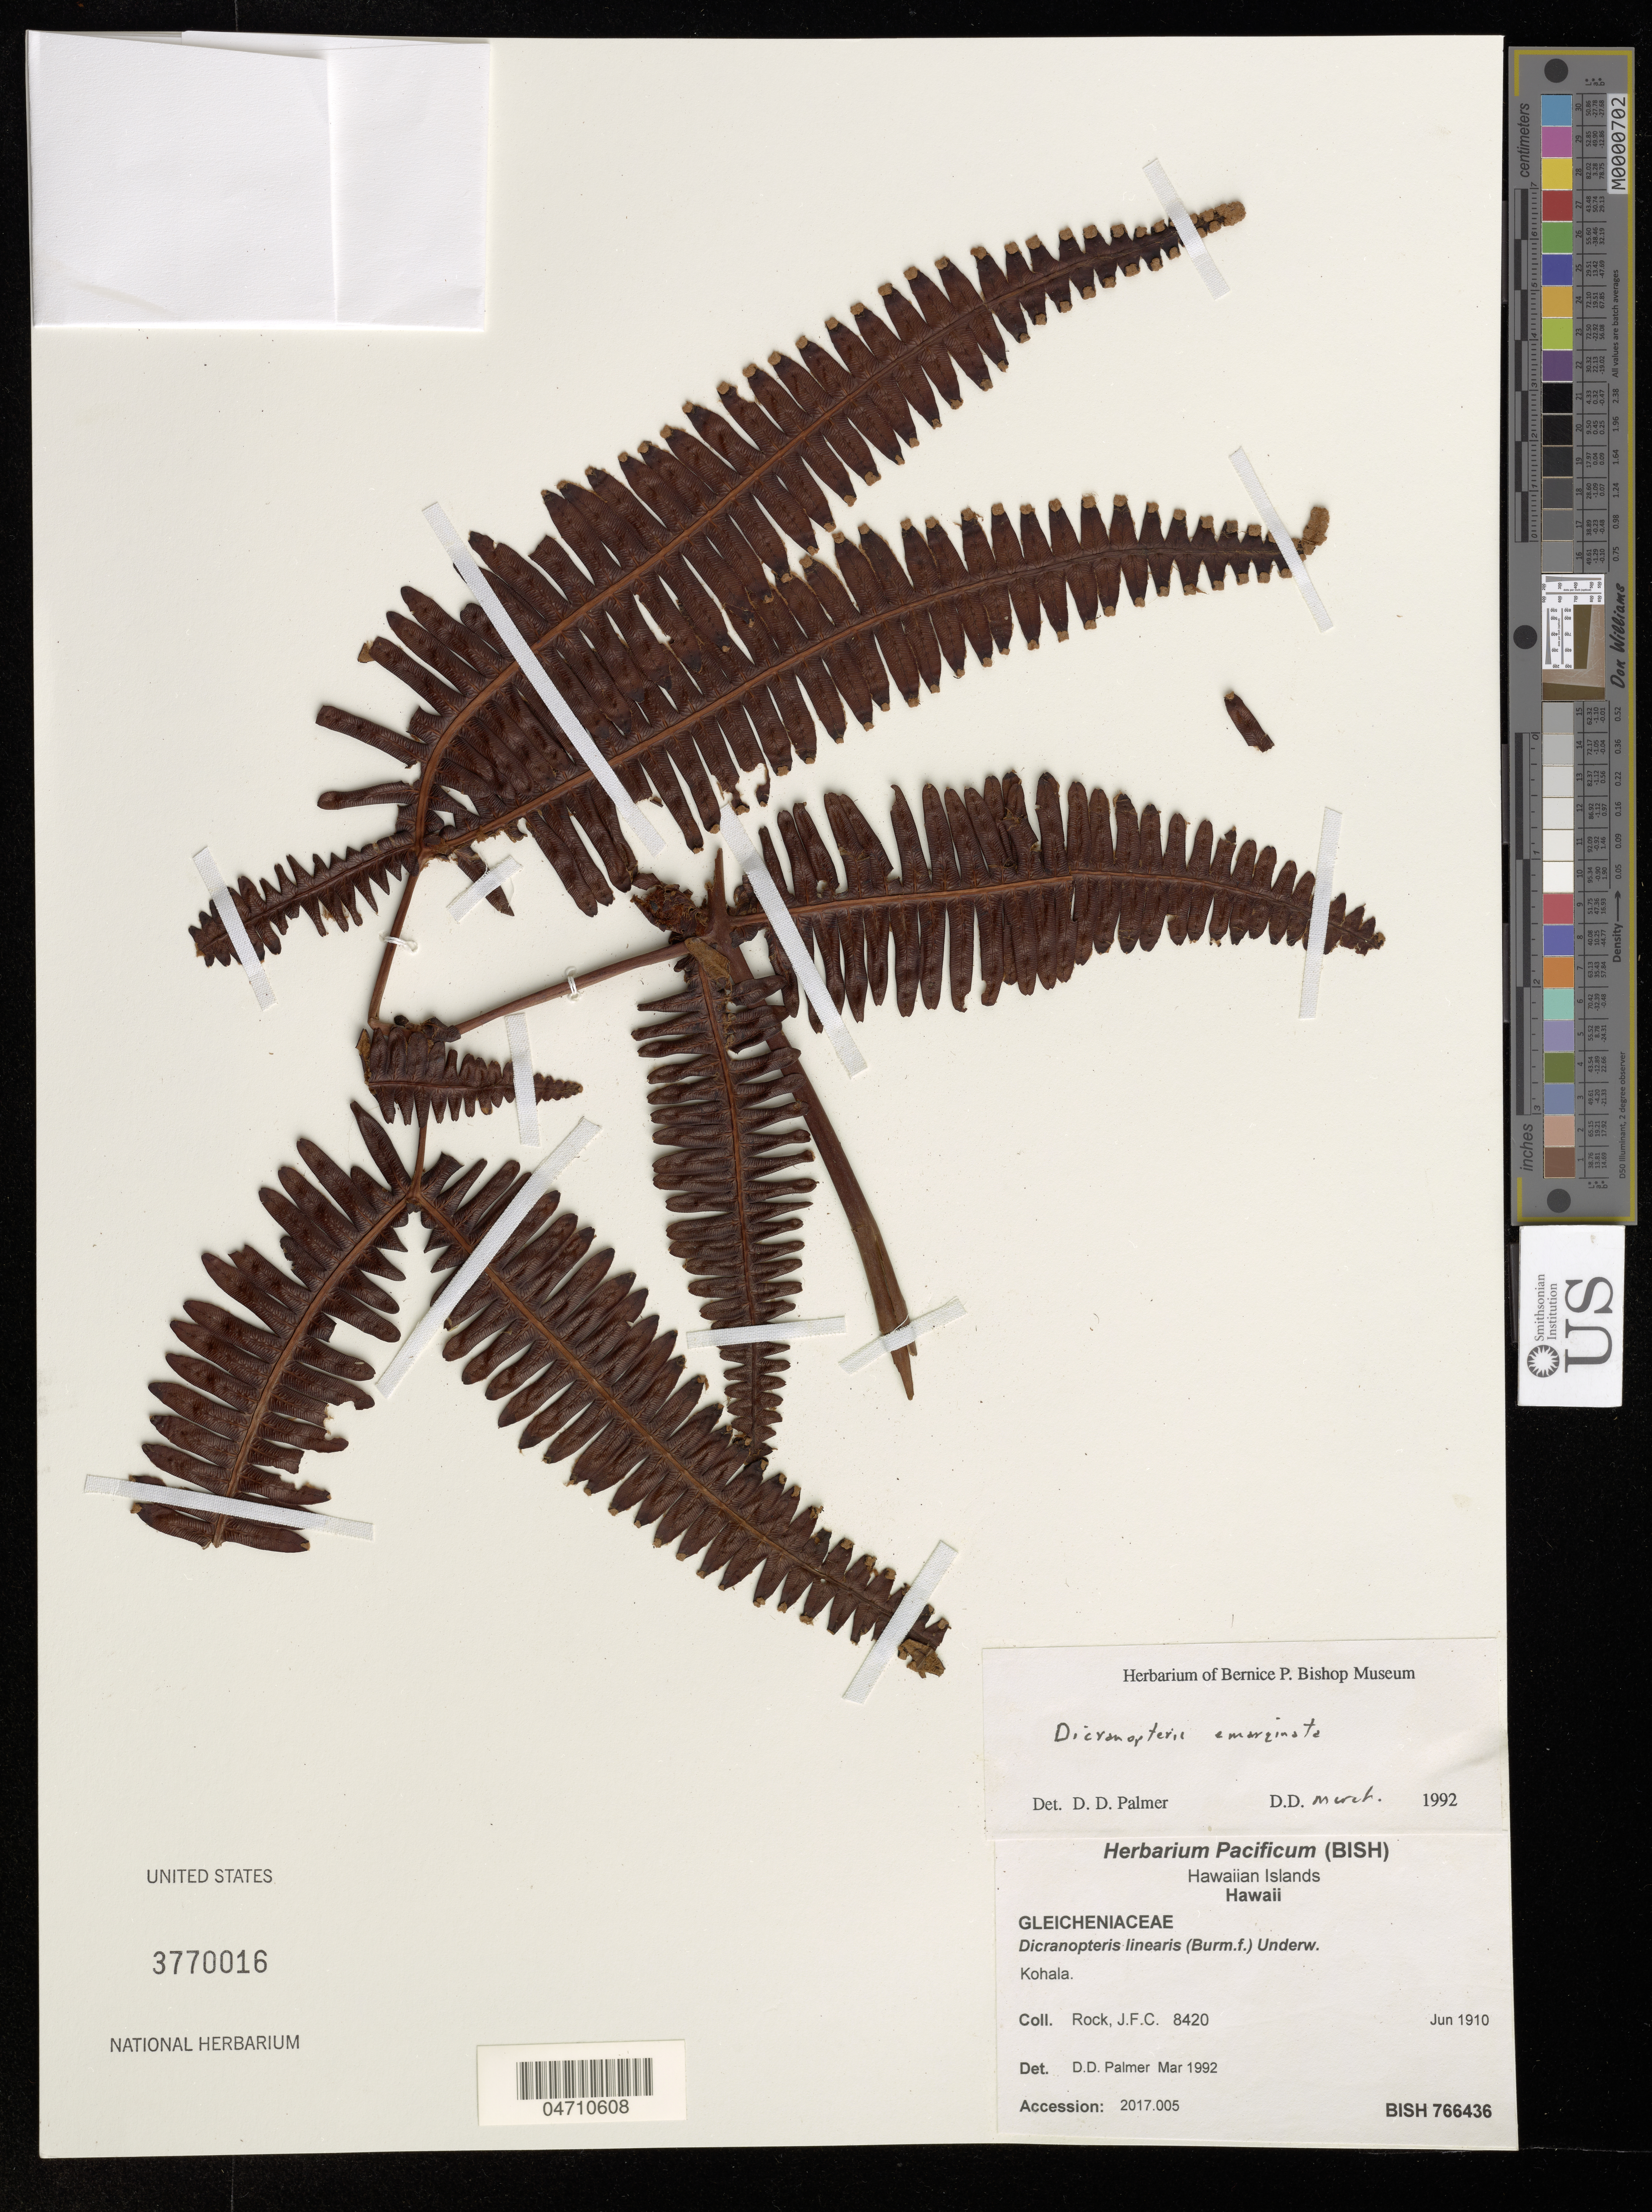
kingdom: Plantae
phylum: Tracheophyta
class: Polypodiopsida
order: Gleicheniales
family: Gleicheniaceae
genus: Dicranopteris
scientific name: Dicranopteris linearis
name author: (Burm. f.) Underw.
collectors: J. Rock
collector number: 8420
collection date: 1910-06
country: United States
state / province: Hawaii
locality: Kohala.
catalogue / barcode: US 3770016